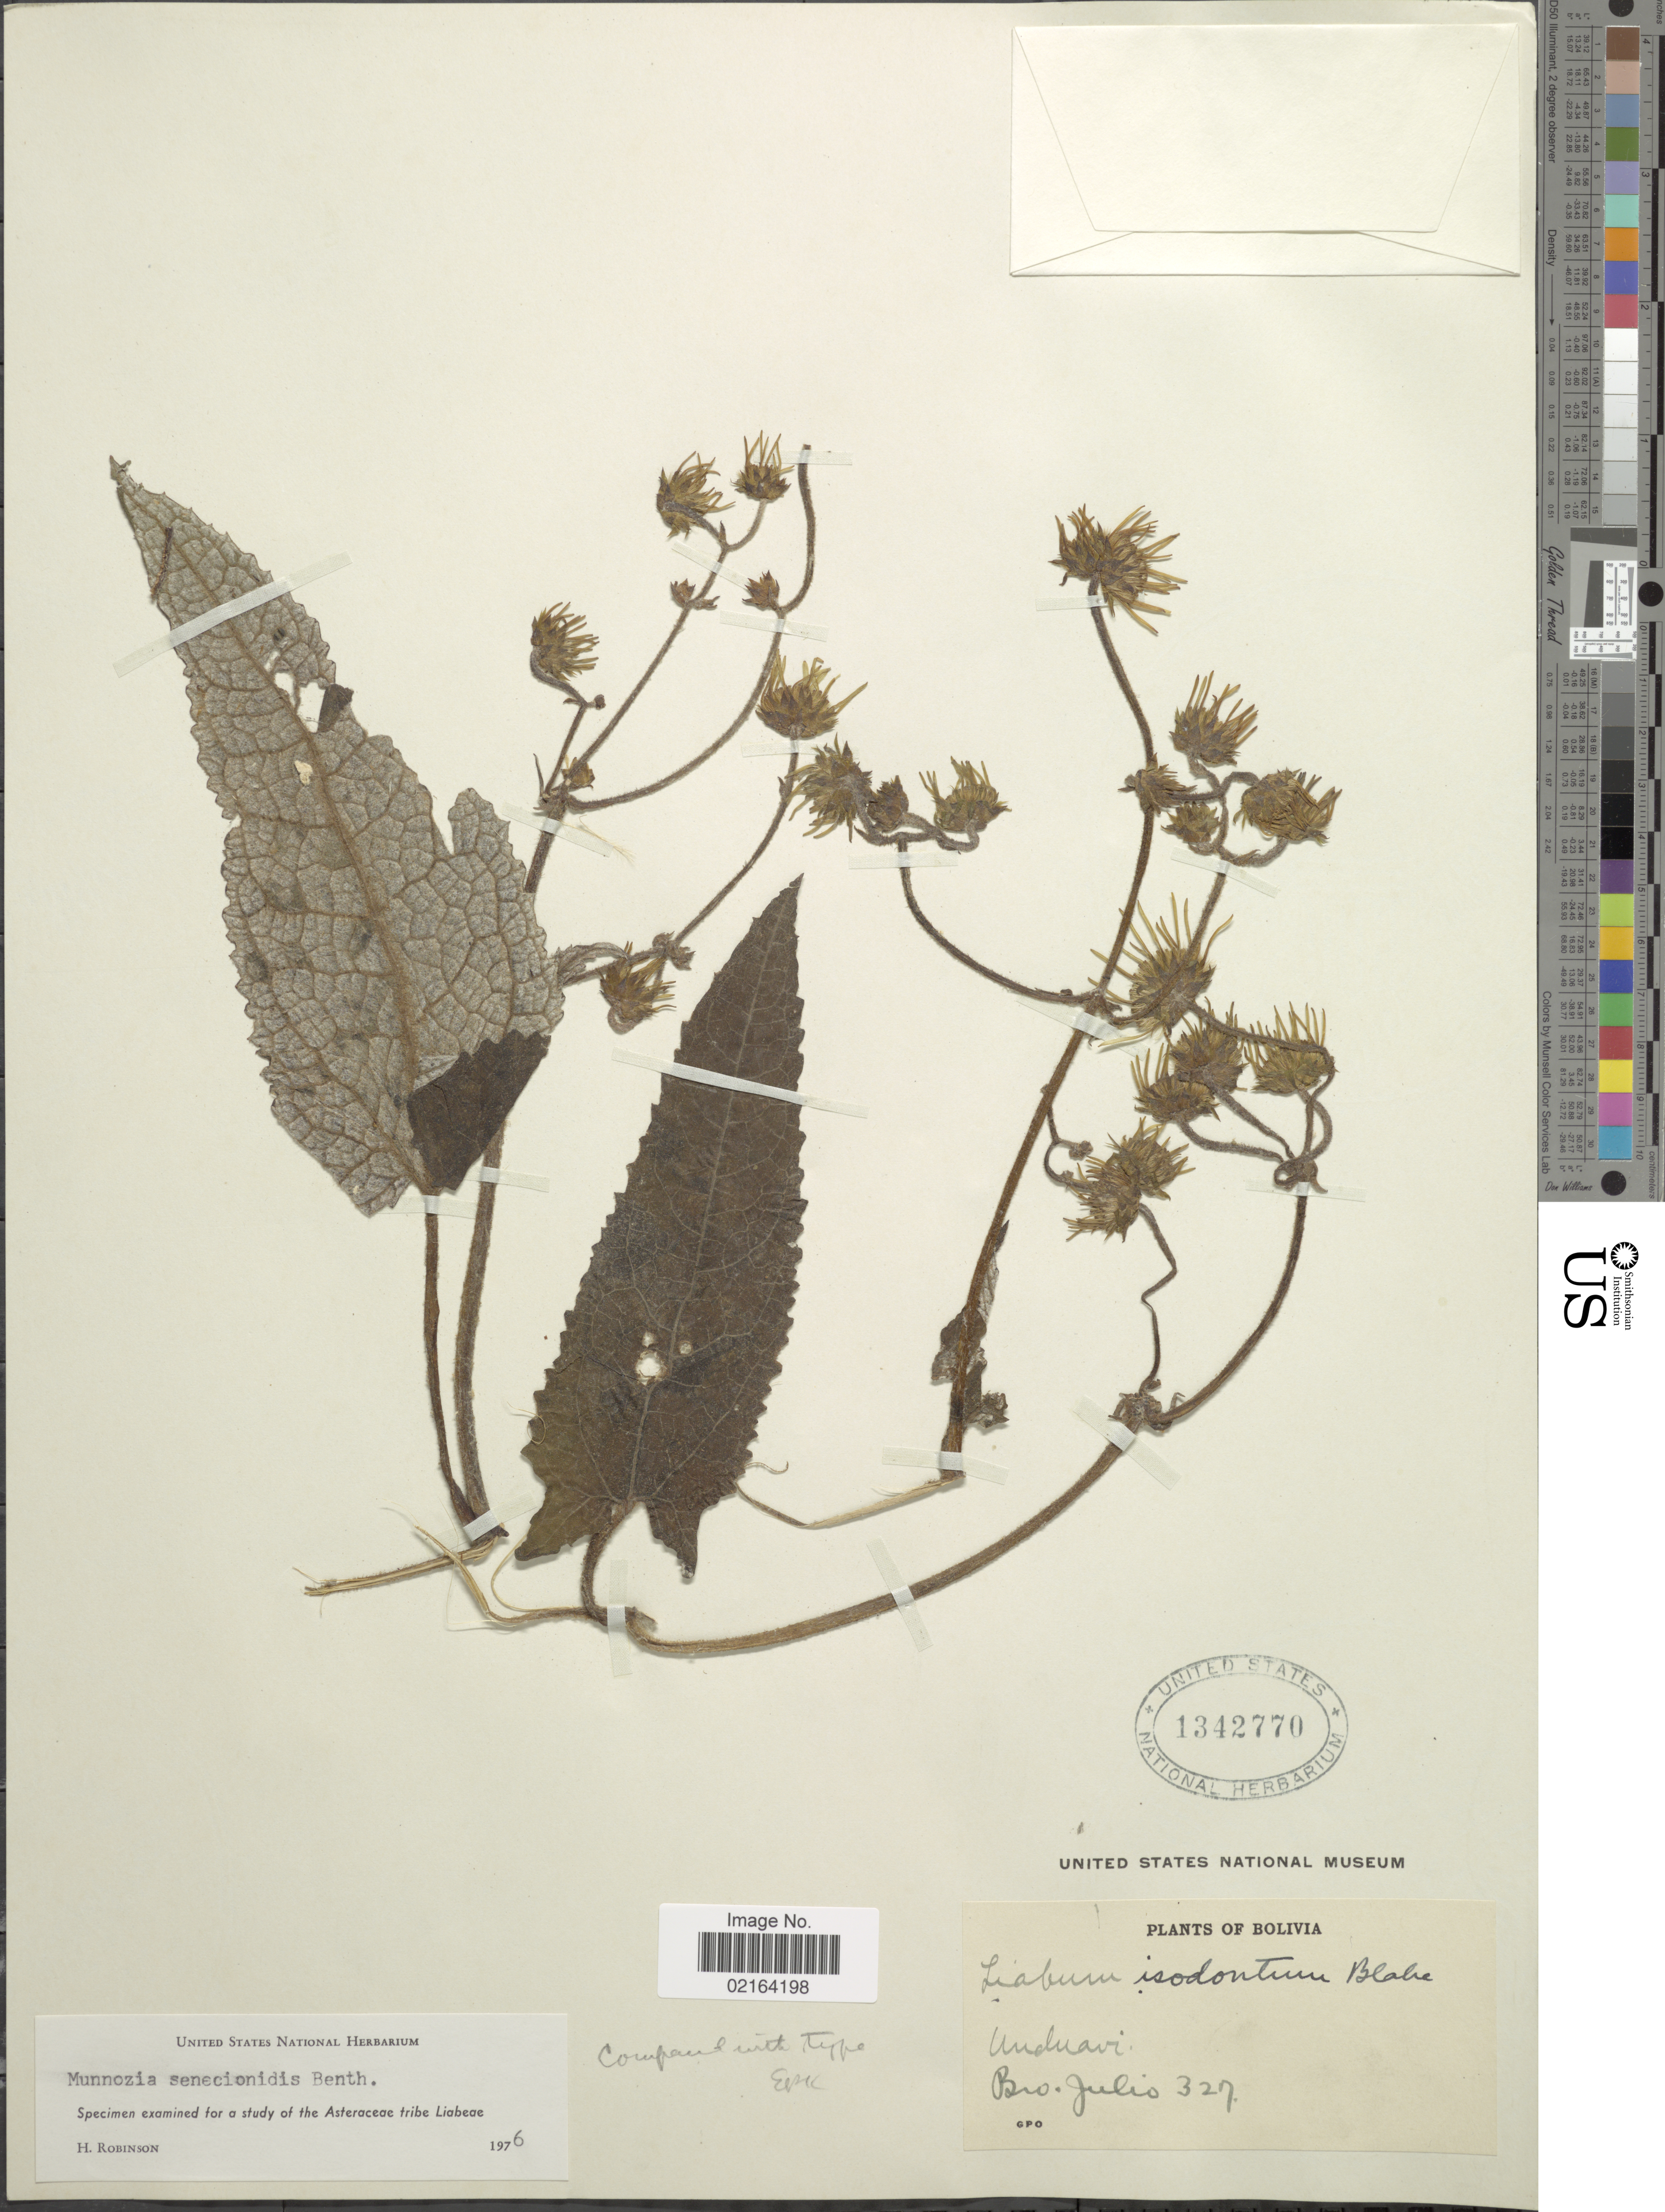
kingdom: Plantae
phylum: Tracheophyta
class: Magnoliopsida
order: Asterales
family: Asteraceae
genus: Munnozia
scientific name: Munnozia senecionidis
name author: Benth.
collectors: Bro. Julio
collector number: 327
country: Bolivia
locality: Unduavi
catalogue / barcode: US 1342770